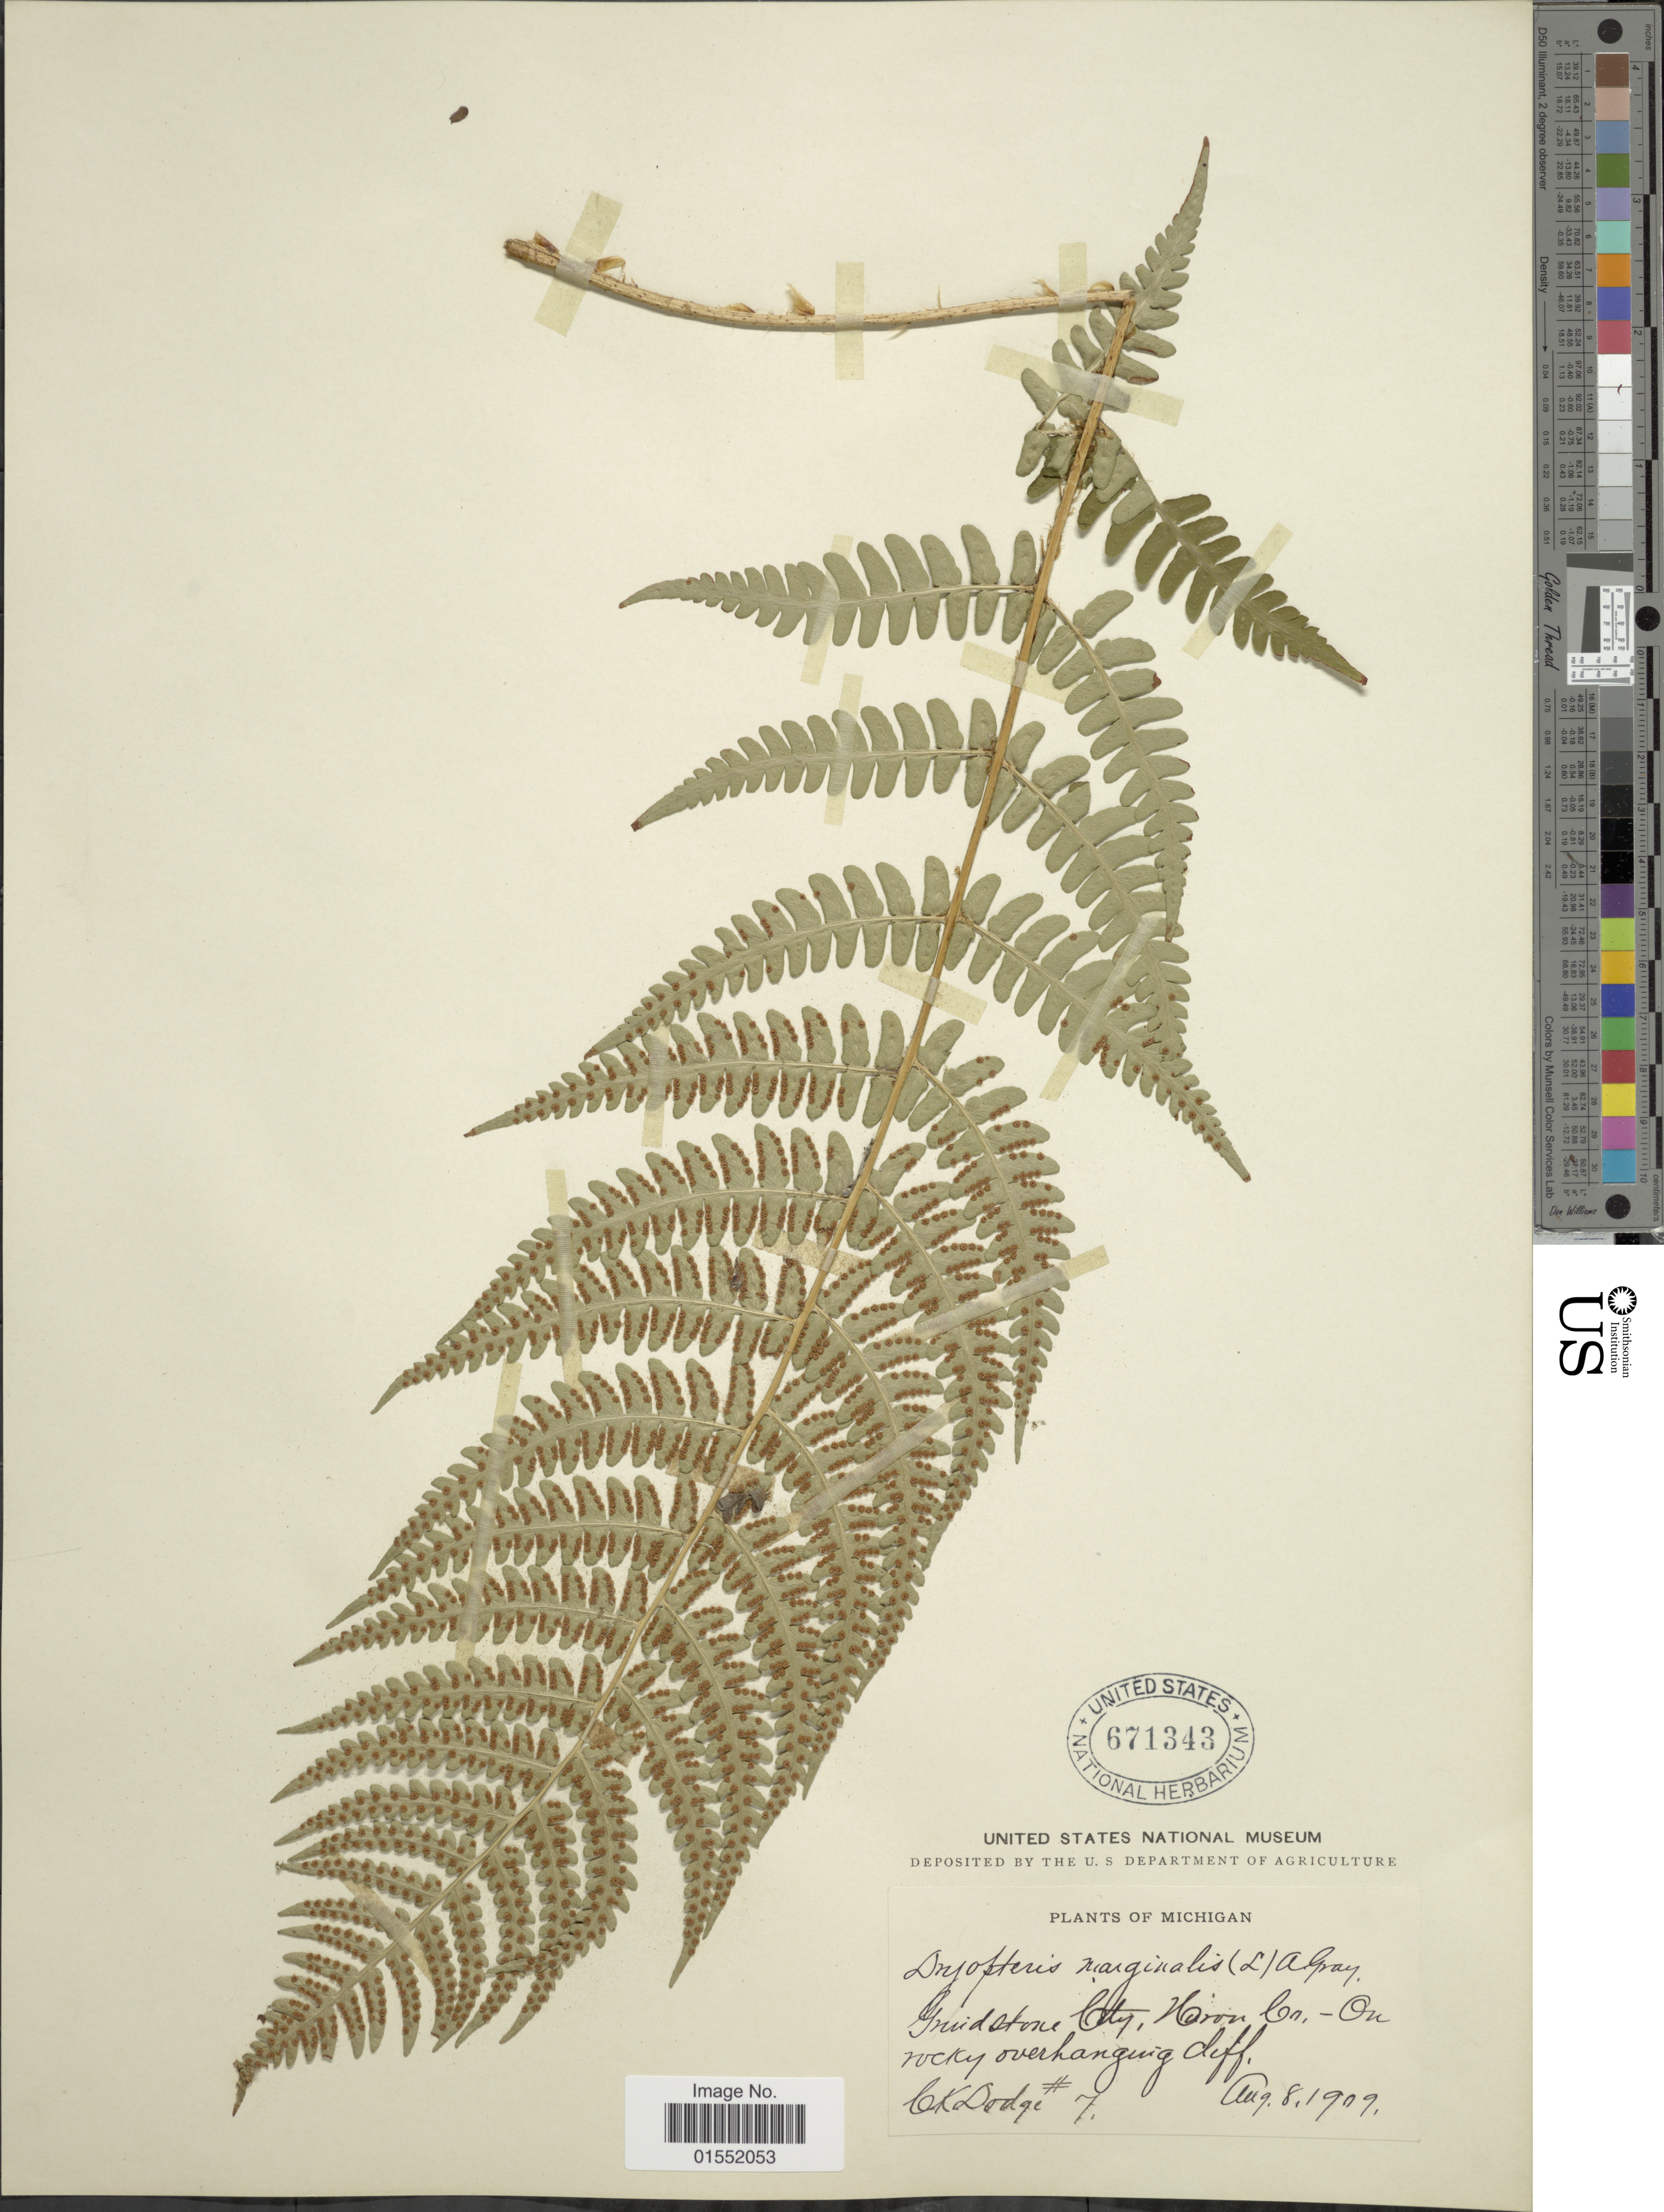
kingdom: Plantae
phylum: Tracheophyta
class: Polypodiopsida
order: Polypodiales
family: Dryopteridaceae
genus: Dryopteris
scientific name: Dryopteris marginalis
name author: (L.) A. Gray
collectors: C. Dodge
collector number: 7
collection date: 1909-08-08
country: United States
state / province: Michigan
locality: Grind stone City, Huron Co - On rocky overhanging cliff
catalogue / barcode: US 671343